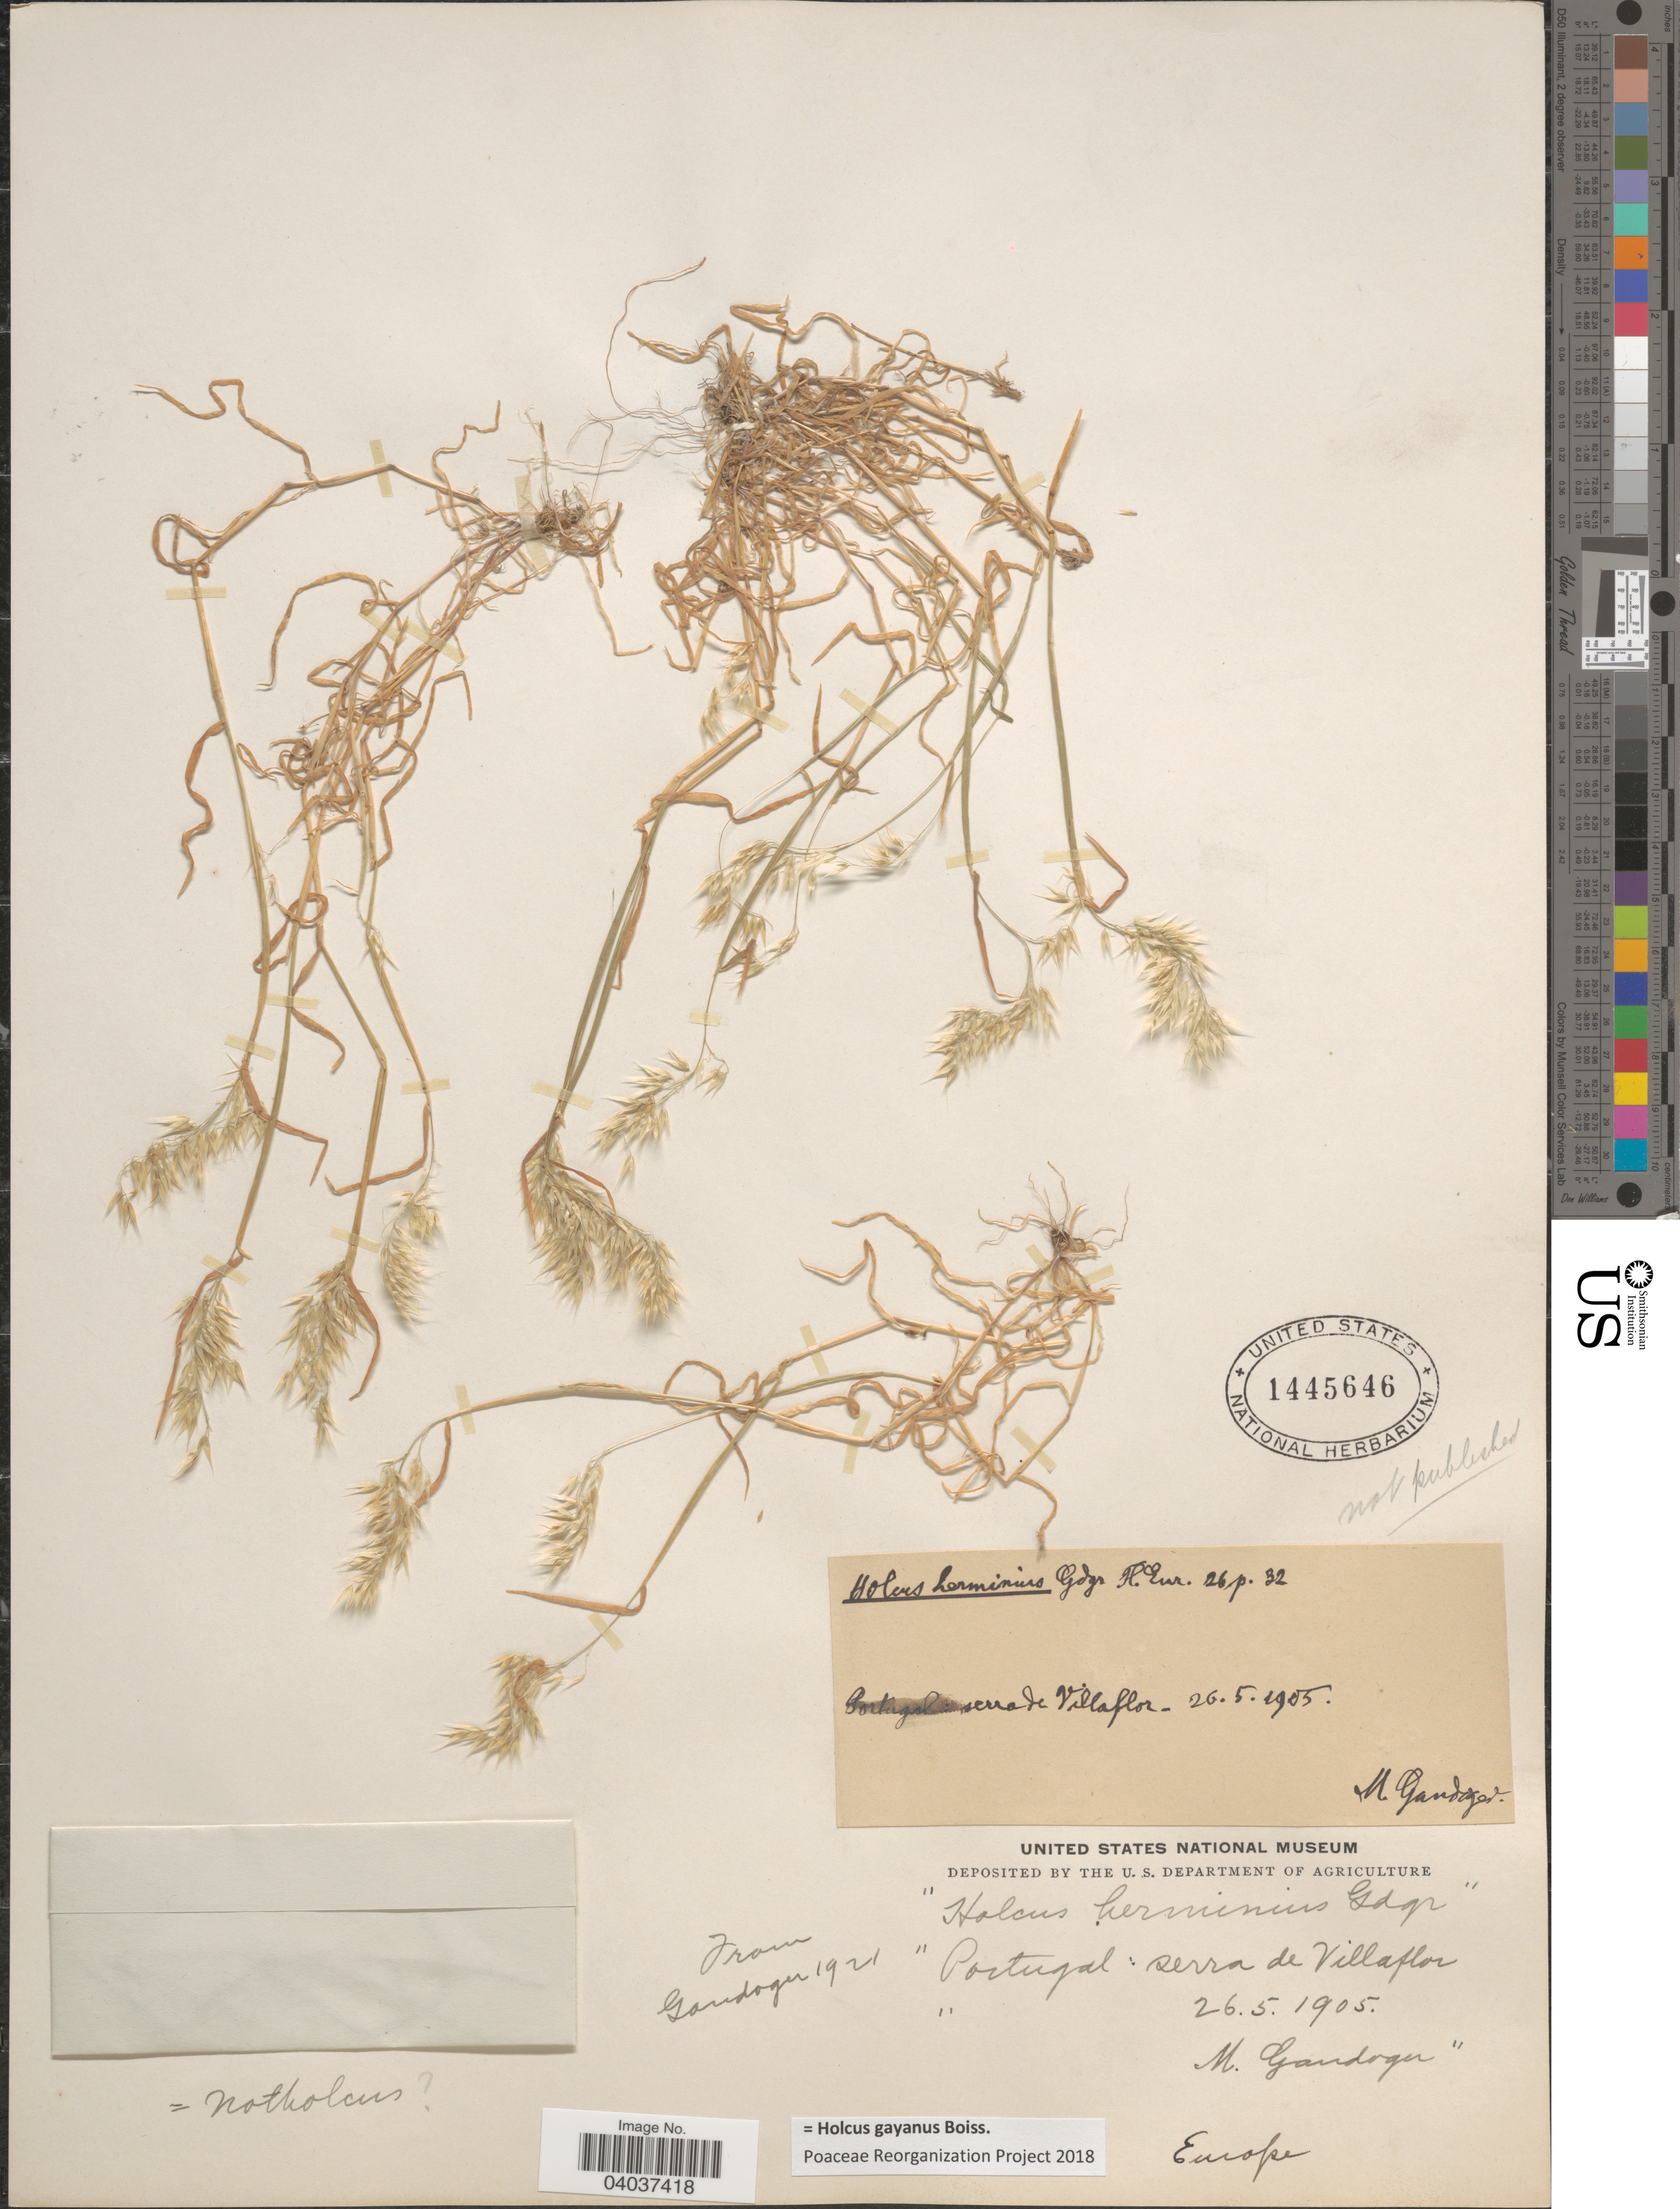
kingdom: Plantae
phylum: Tracheophyta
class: Liliopsida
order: Poales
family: Poaceae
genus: Holcus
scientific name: Holcus gayanus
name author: Boiss.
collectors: M. Gandoger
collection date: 1905-05-26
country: Portugal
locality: Serra de Villaflor. Europe.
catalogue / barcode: US 1445646